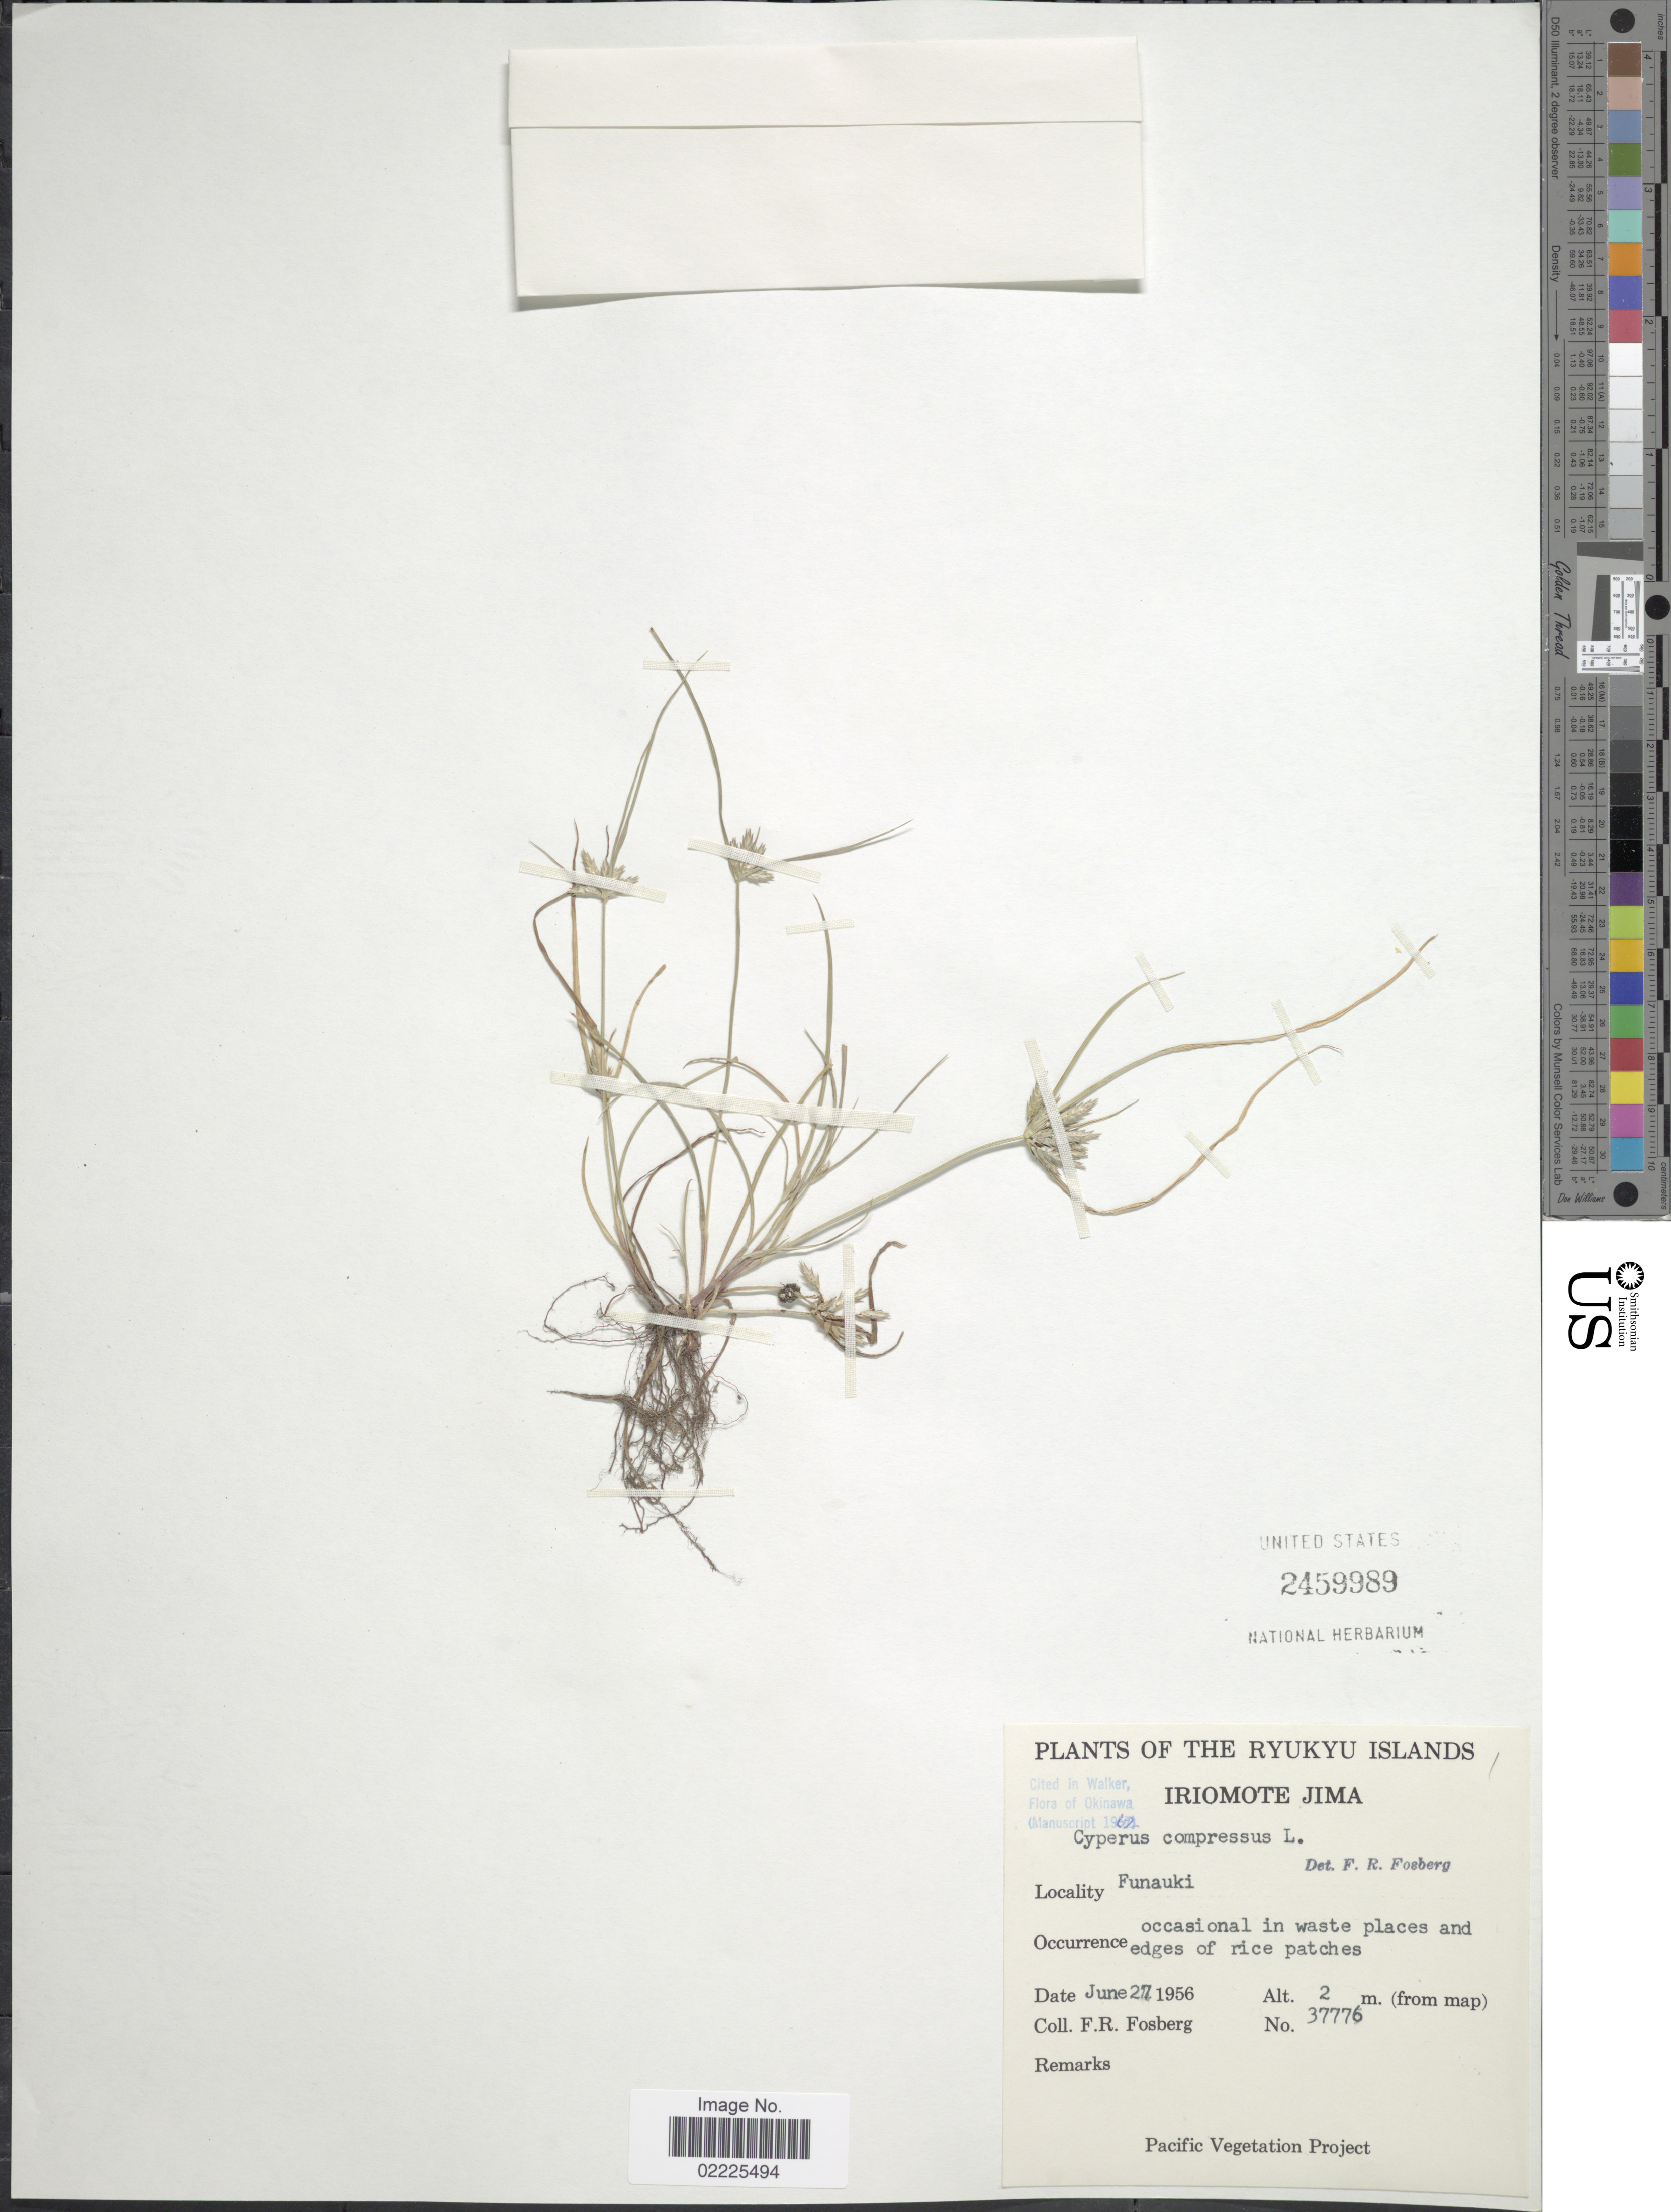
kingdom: Plantae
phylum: Tracheophyta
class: Liliopsida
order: Poales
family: Cyperaceae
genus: Cyperus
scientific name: Cyperus compressus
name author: L.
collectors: F. R. Fosberg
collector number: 37776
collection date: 1956-06-27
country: Japan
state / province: Okinawa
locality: The Ryukyu Islands, Iriomote Jima, Funauki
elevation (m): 2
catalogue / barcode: US 2459989